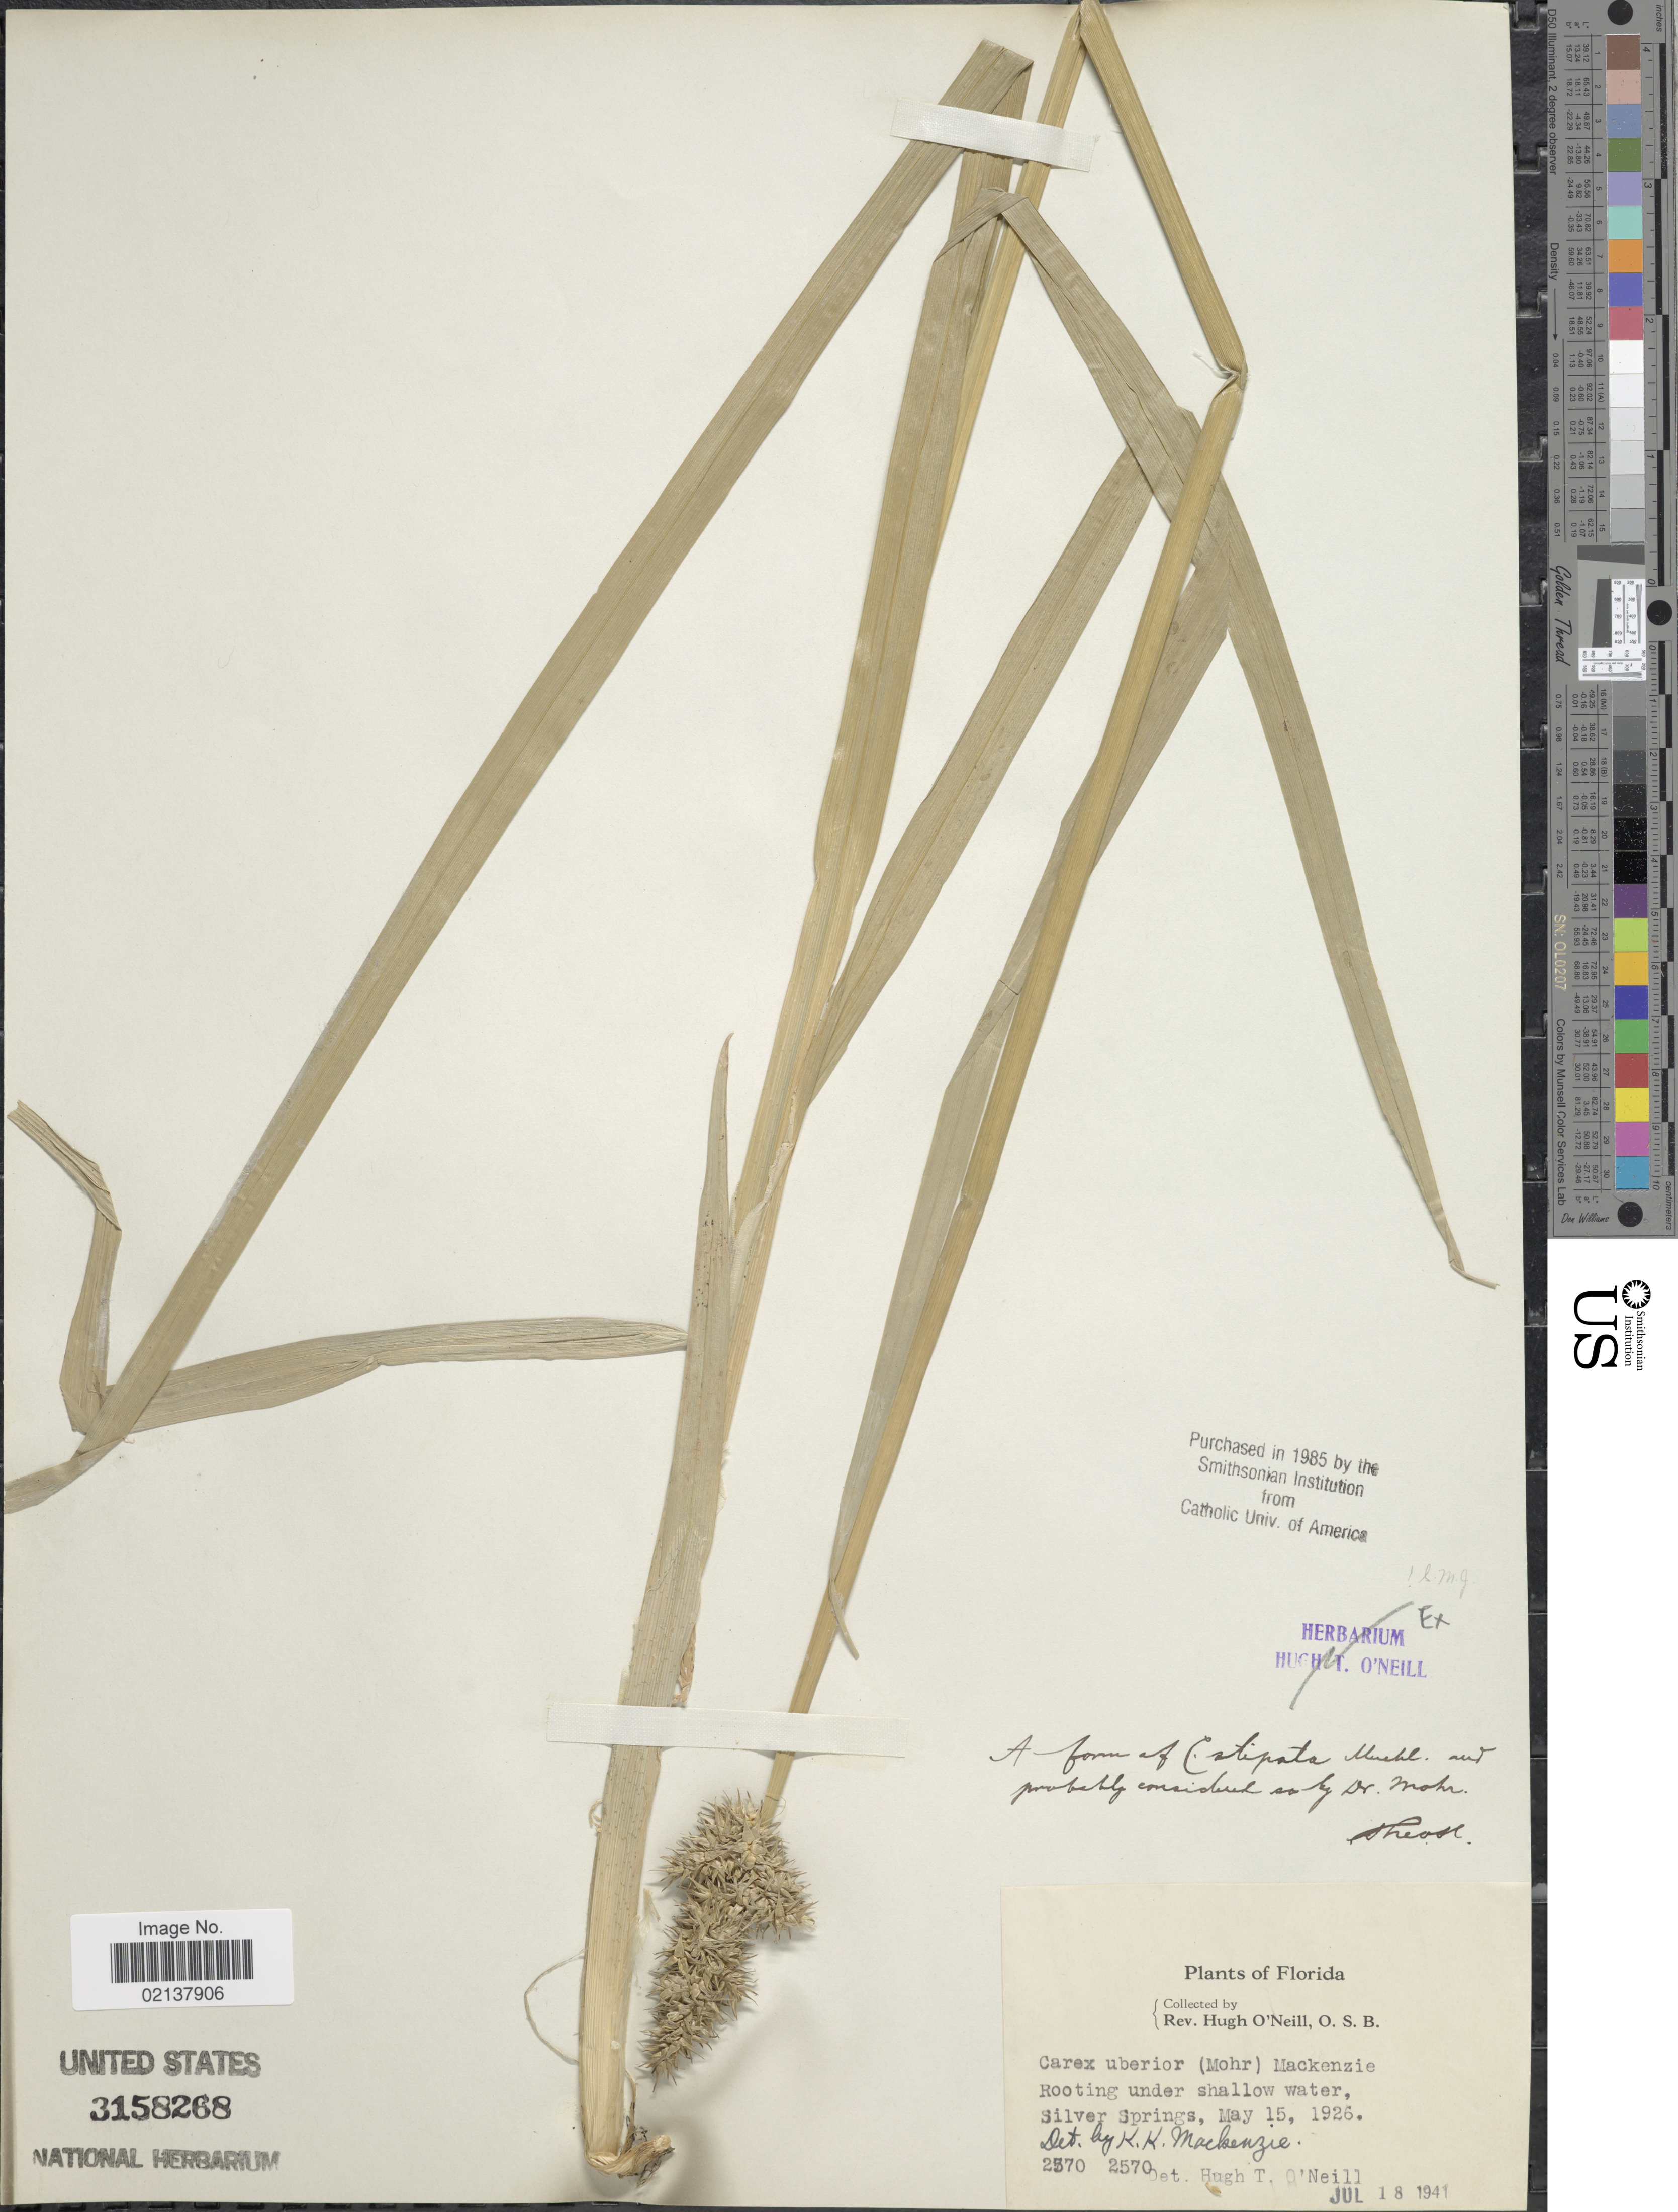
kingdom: Plantae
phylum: Tracheophyta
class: Liliopsida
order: Poales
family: Cyperaceae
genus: Carex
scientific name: Carex stipata var. maxima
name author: Chapm. ex Boott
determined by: Strong, Mark T., (BOT), Smithsonian Institution - National Museum of Natural History (UNITED STATES)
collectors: H. O'Neill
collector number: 2570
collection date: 1926-05-15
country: United States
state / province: Florida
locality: Rooting under shallow water, Silver Springs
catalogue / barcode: US 3158268